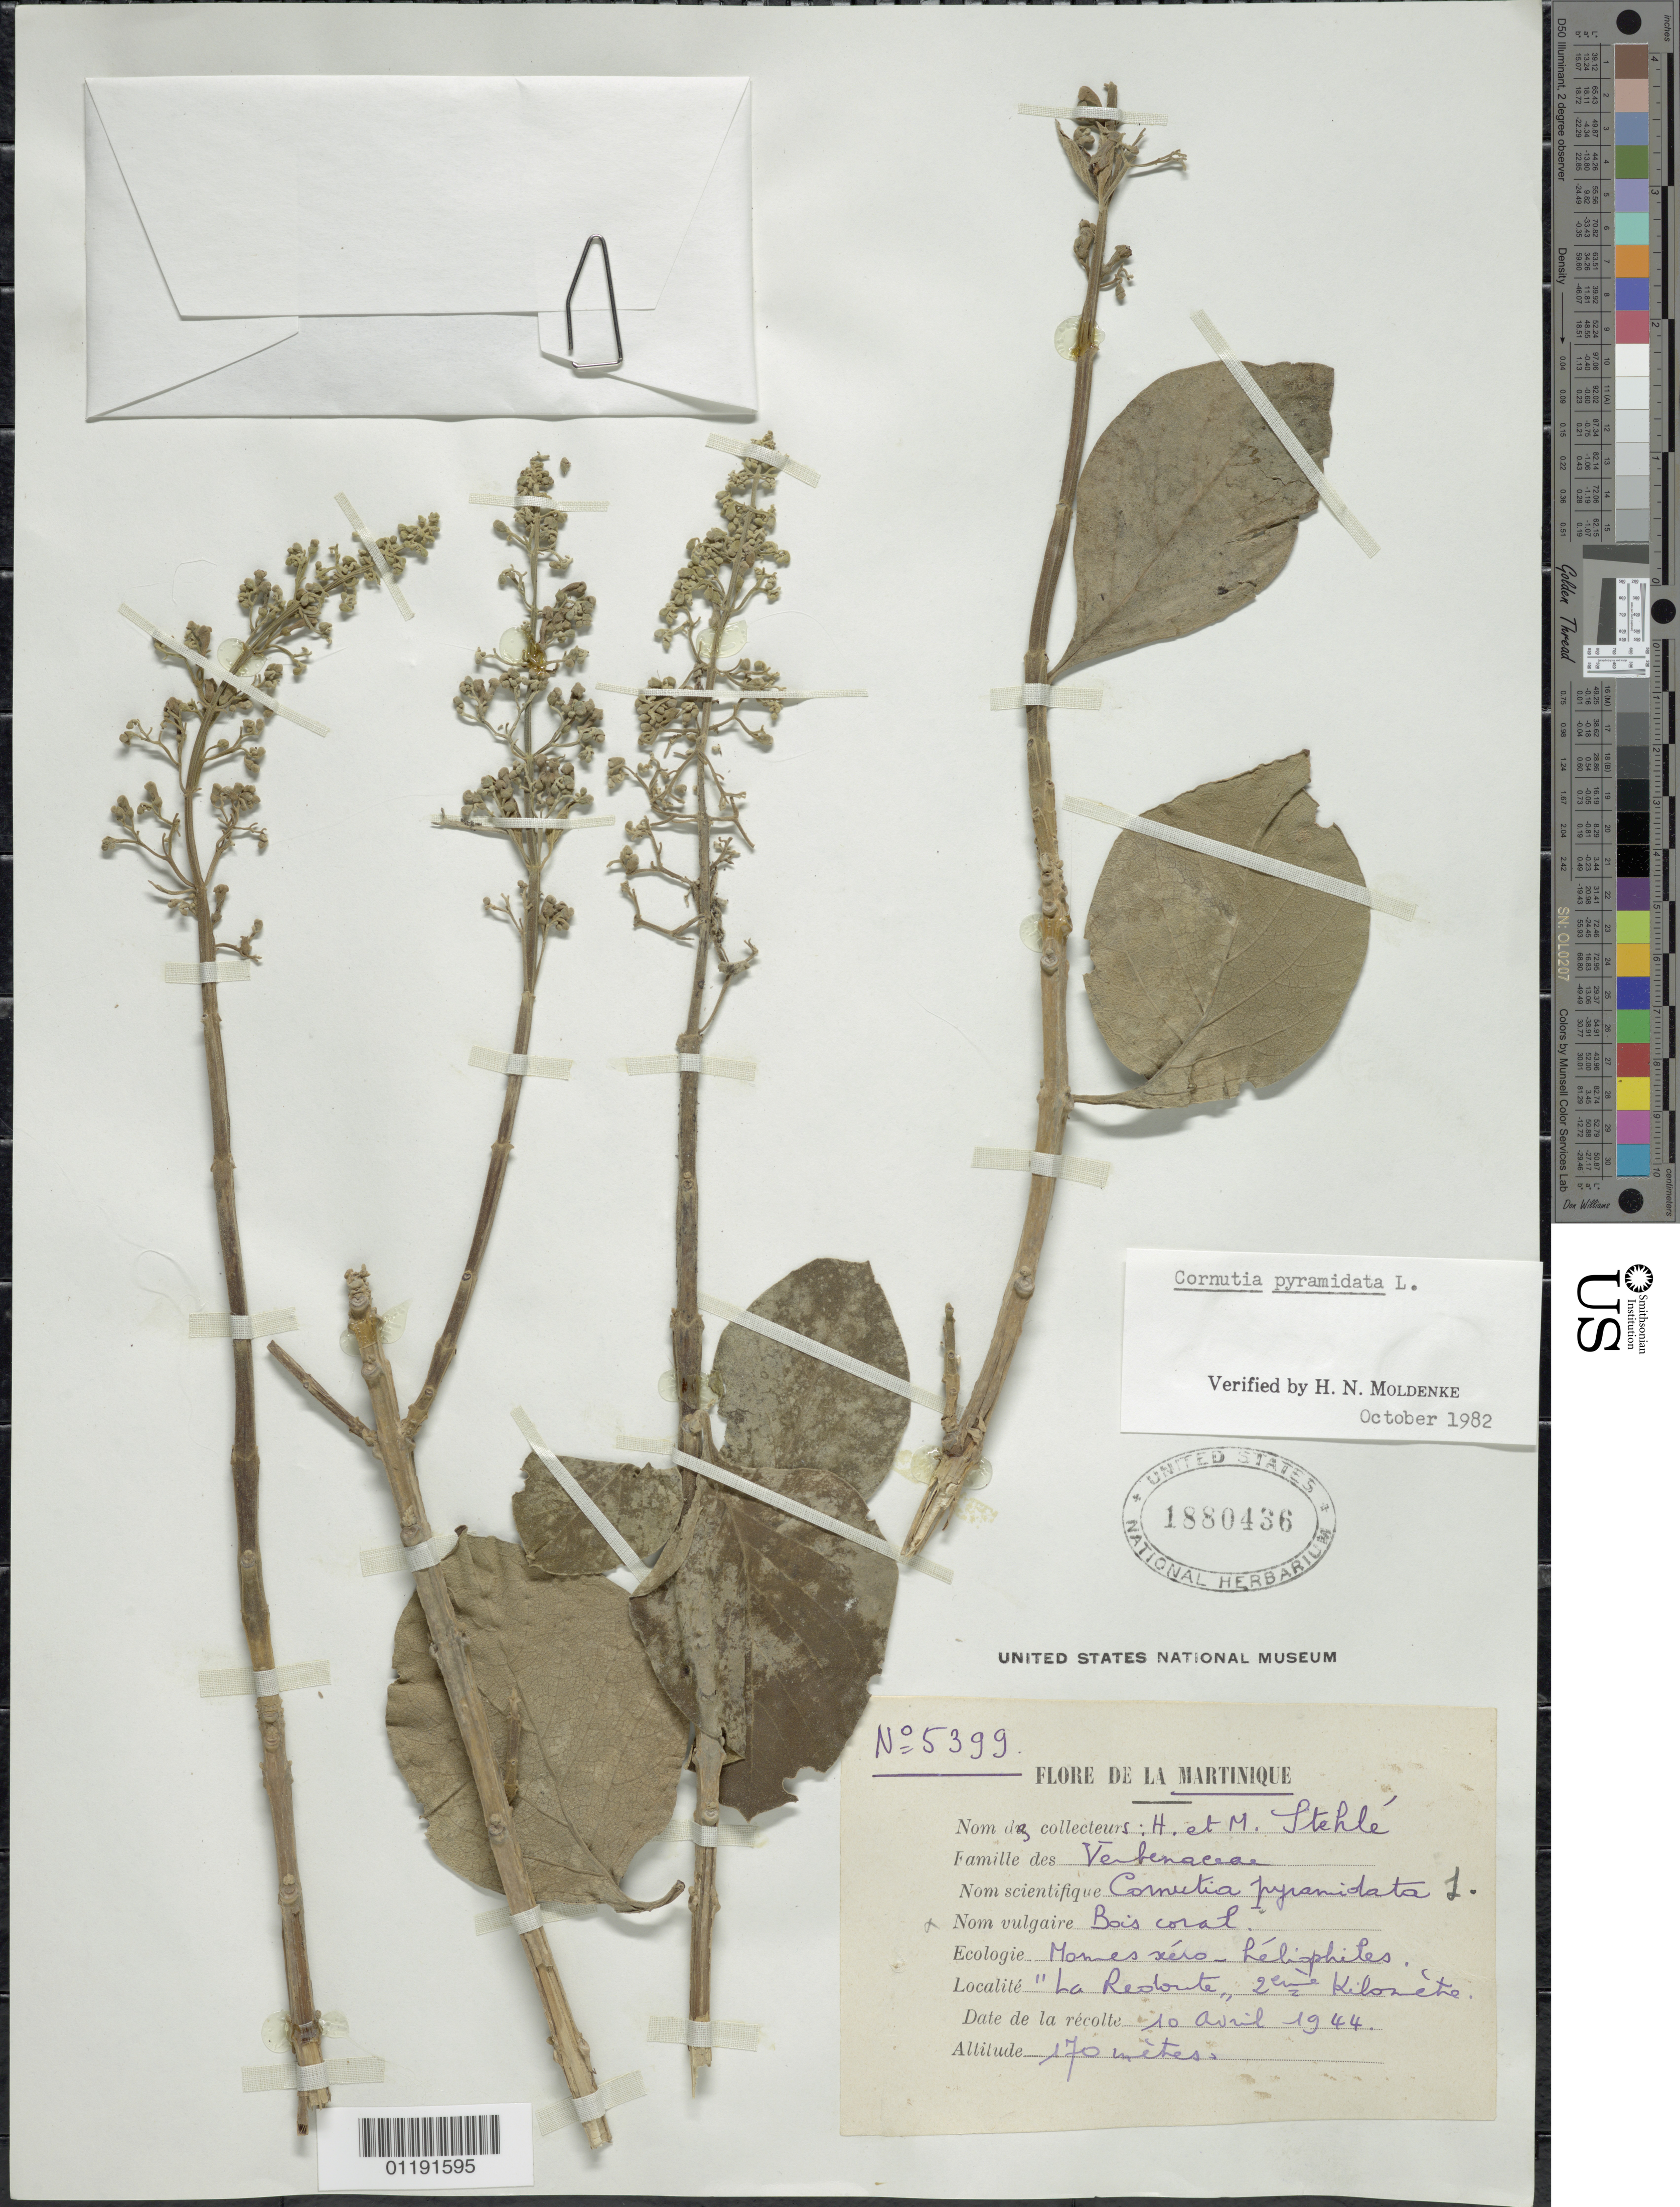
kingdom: Plantae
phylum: Tracheophyta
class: Magnoliopsida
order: Lamiales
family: Lamiaceae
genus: Cornutia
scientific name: Cornutia pyramidata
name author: L.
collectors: H. Stehlé & M. Stehlé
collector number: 5399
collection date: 1944-04-10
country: Martinique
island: Martinique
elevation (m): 170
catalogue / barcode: US 1880436